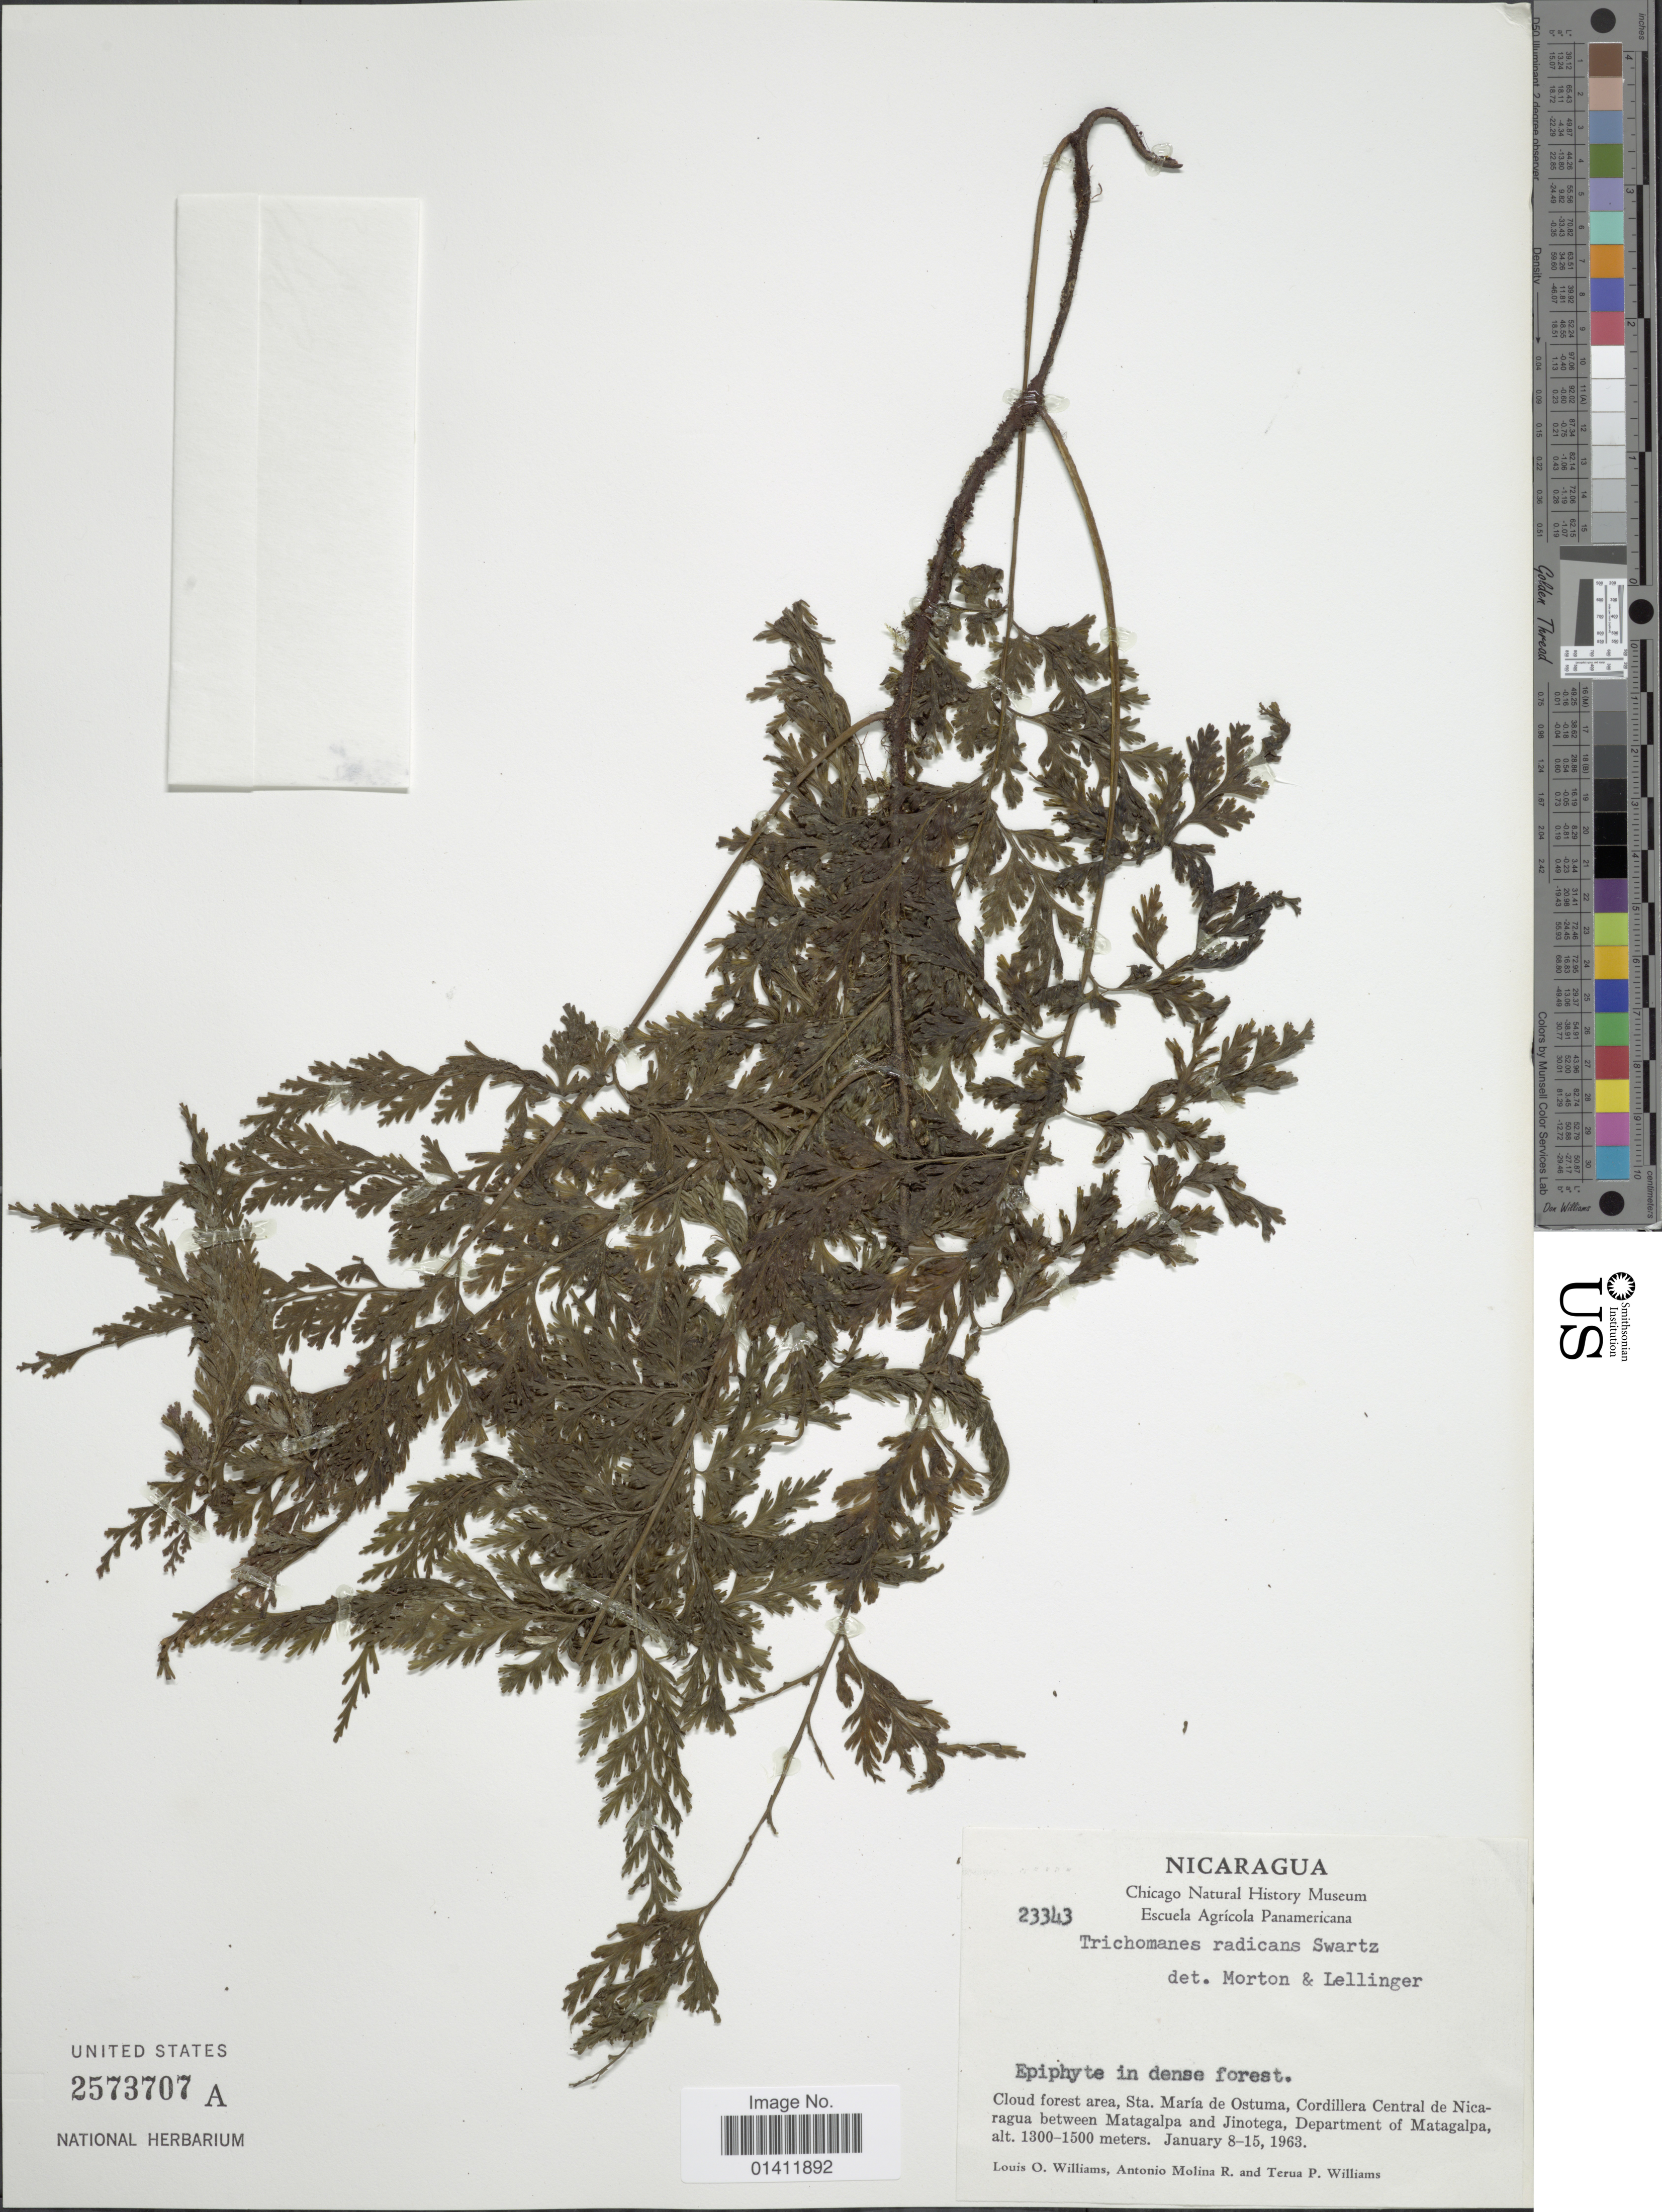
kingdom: Plantae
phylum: Tracheophyta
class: Polypodiopsida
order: Hymenophyllales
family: Hymenophyllaceae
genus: Vandenboschia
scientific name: Vandenboschia radicans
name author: (Sw.) Copel.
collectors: L. O. Williams, A. Molina R. & T. P. Williams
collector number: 23343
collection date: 1963-01-08/1963-01-15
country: Nicaragua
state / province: Matagalpa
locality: Sta. Maria de Ostuma, Cordillera Central de Nicaragua between Matagalpa and Jinotega, Department of Matagalpa.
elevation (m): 1300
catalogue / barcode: US 2573707A